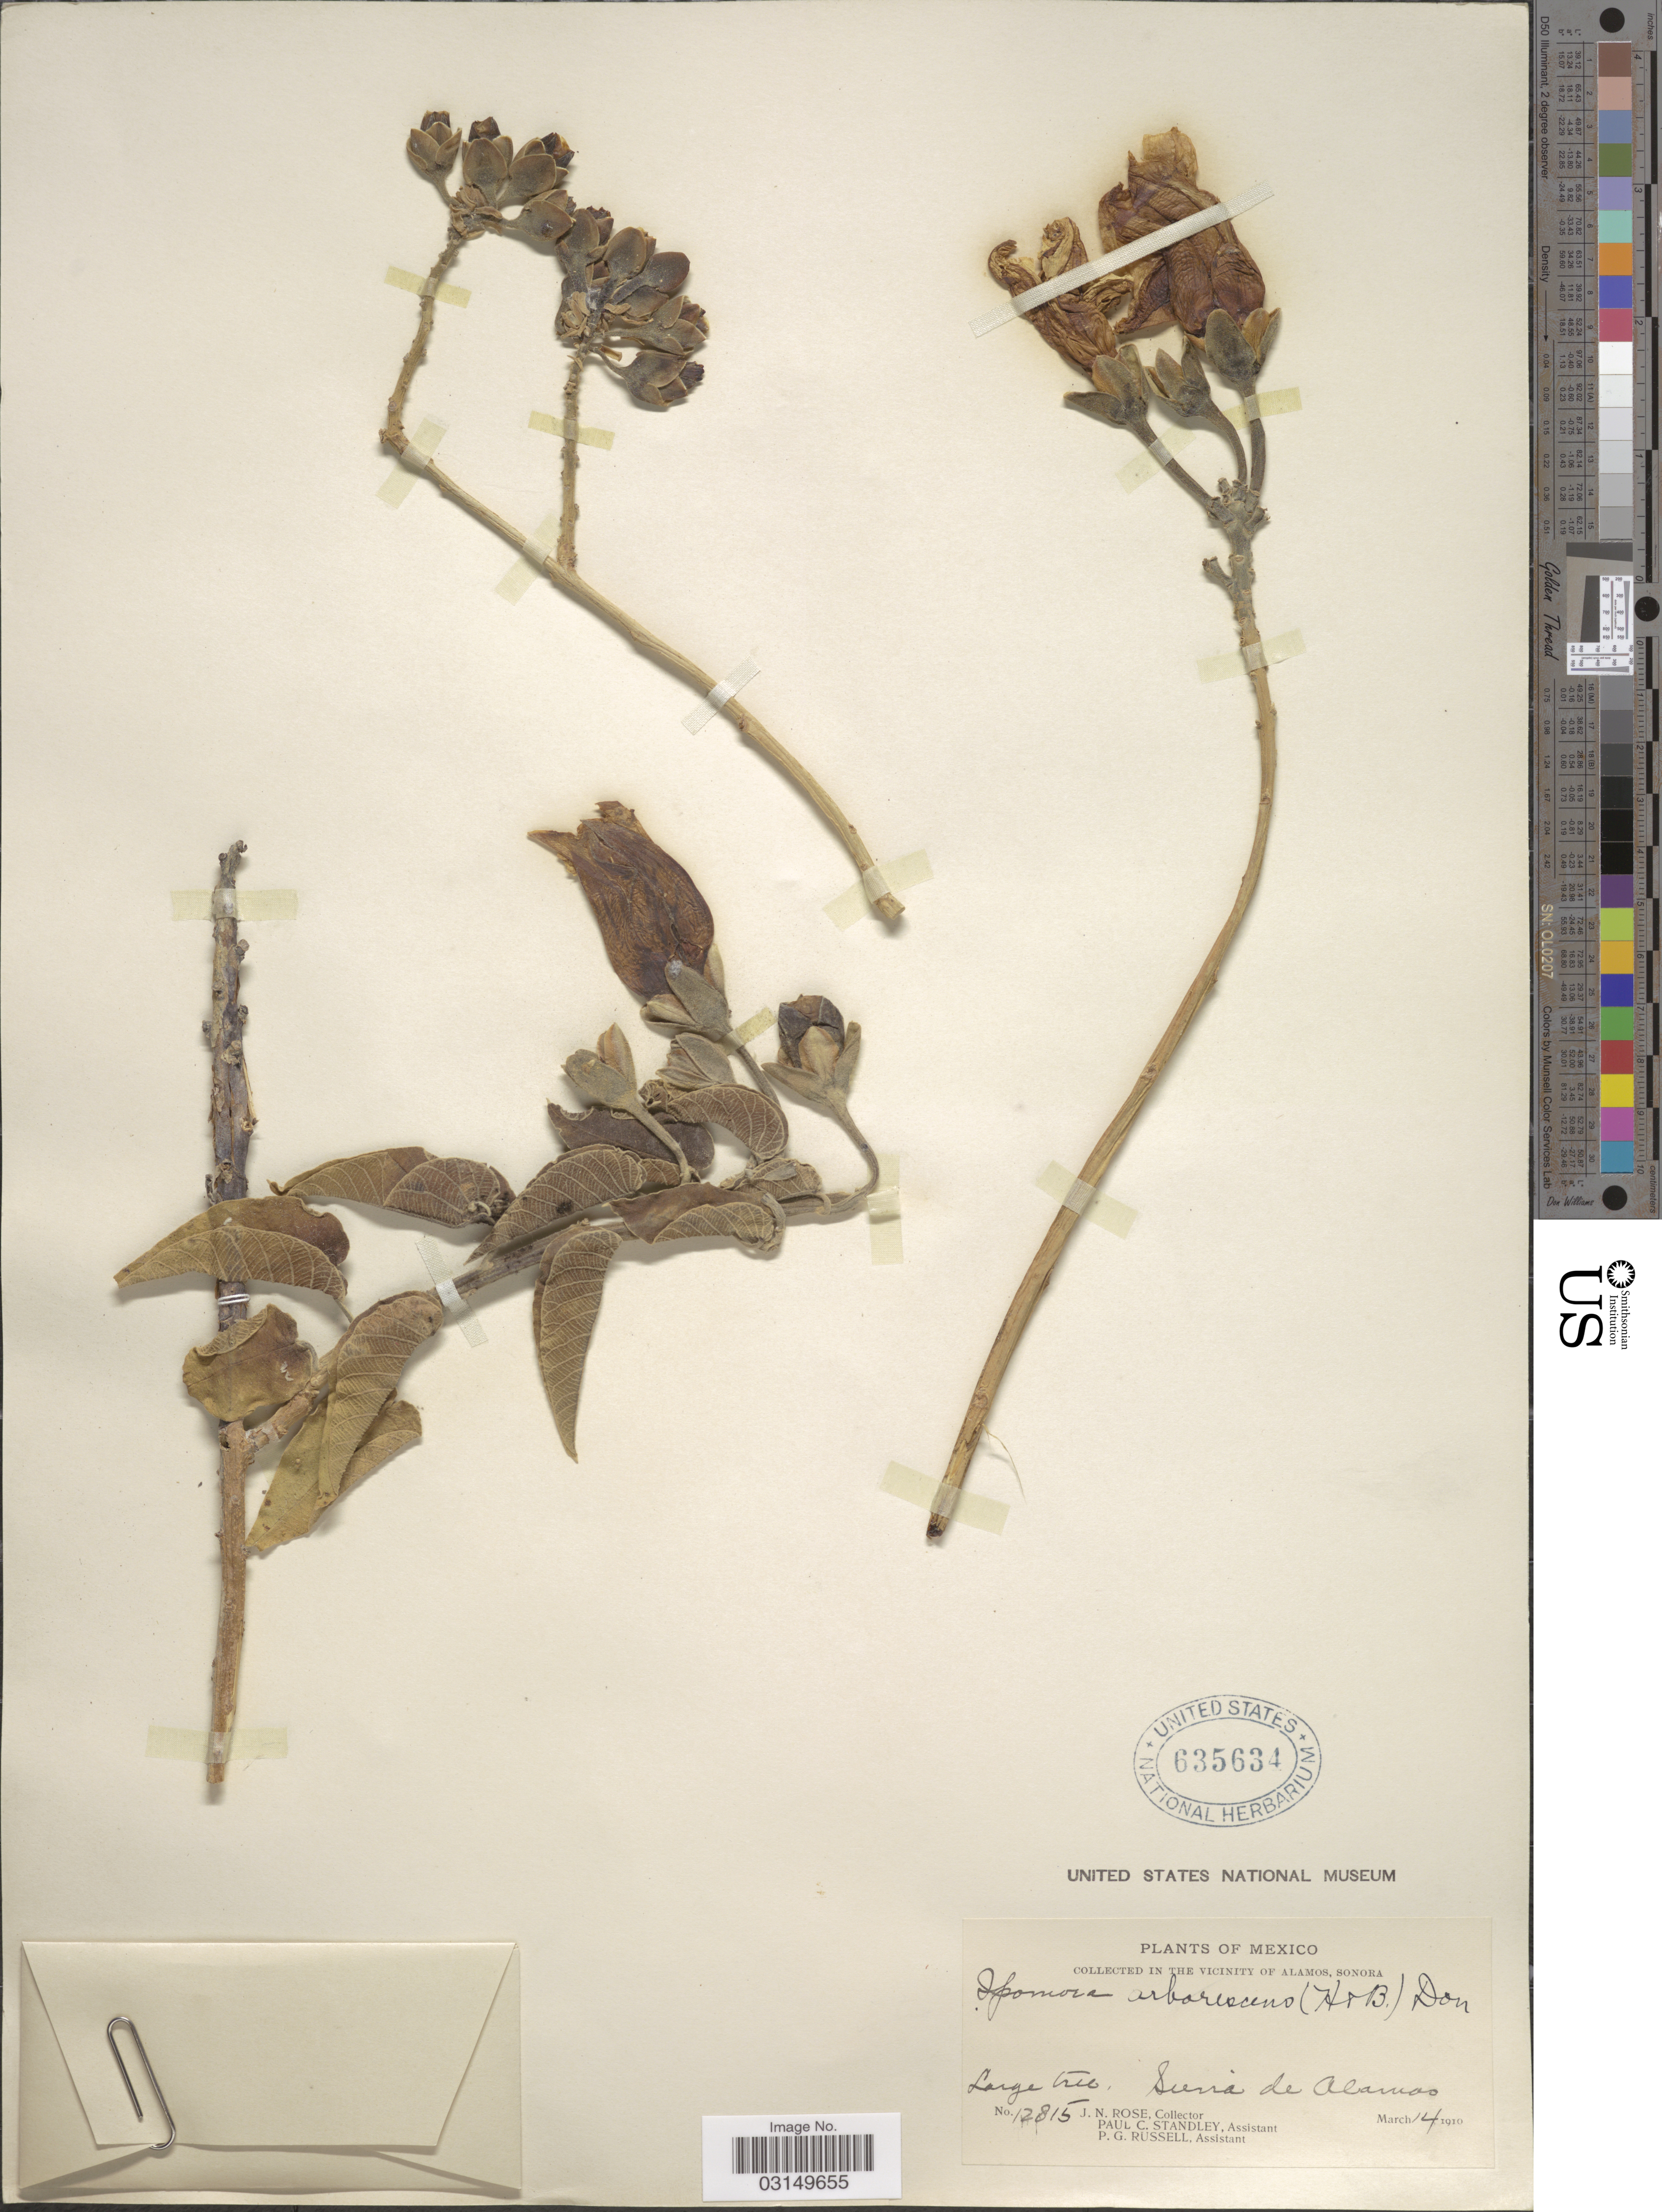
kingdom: Plantae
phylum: Tracheophyta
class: Magnoliopsida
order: Solanales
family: Convolvulaceae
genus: Ipomoea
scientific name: Ipomoea arborescens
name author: (Humb. & Bonpl. ex Willd.) G. Don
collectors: J. N. Rose, P. C. Standley & P. G. Russell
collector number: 12815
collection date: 1910-03-14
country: Mexico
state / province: Sonora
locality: In the vicinity of Alamos. Sierra de Alamos.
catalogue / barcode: US 635634